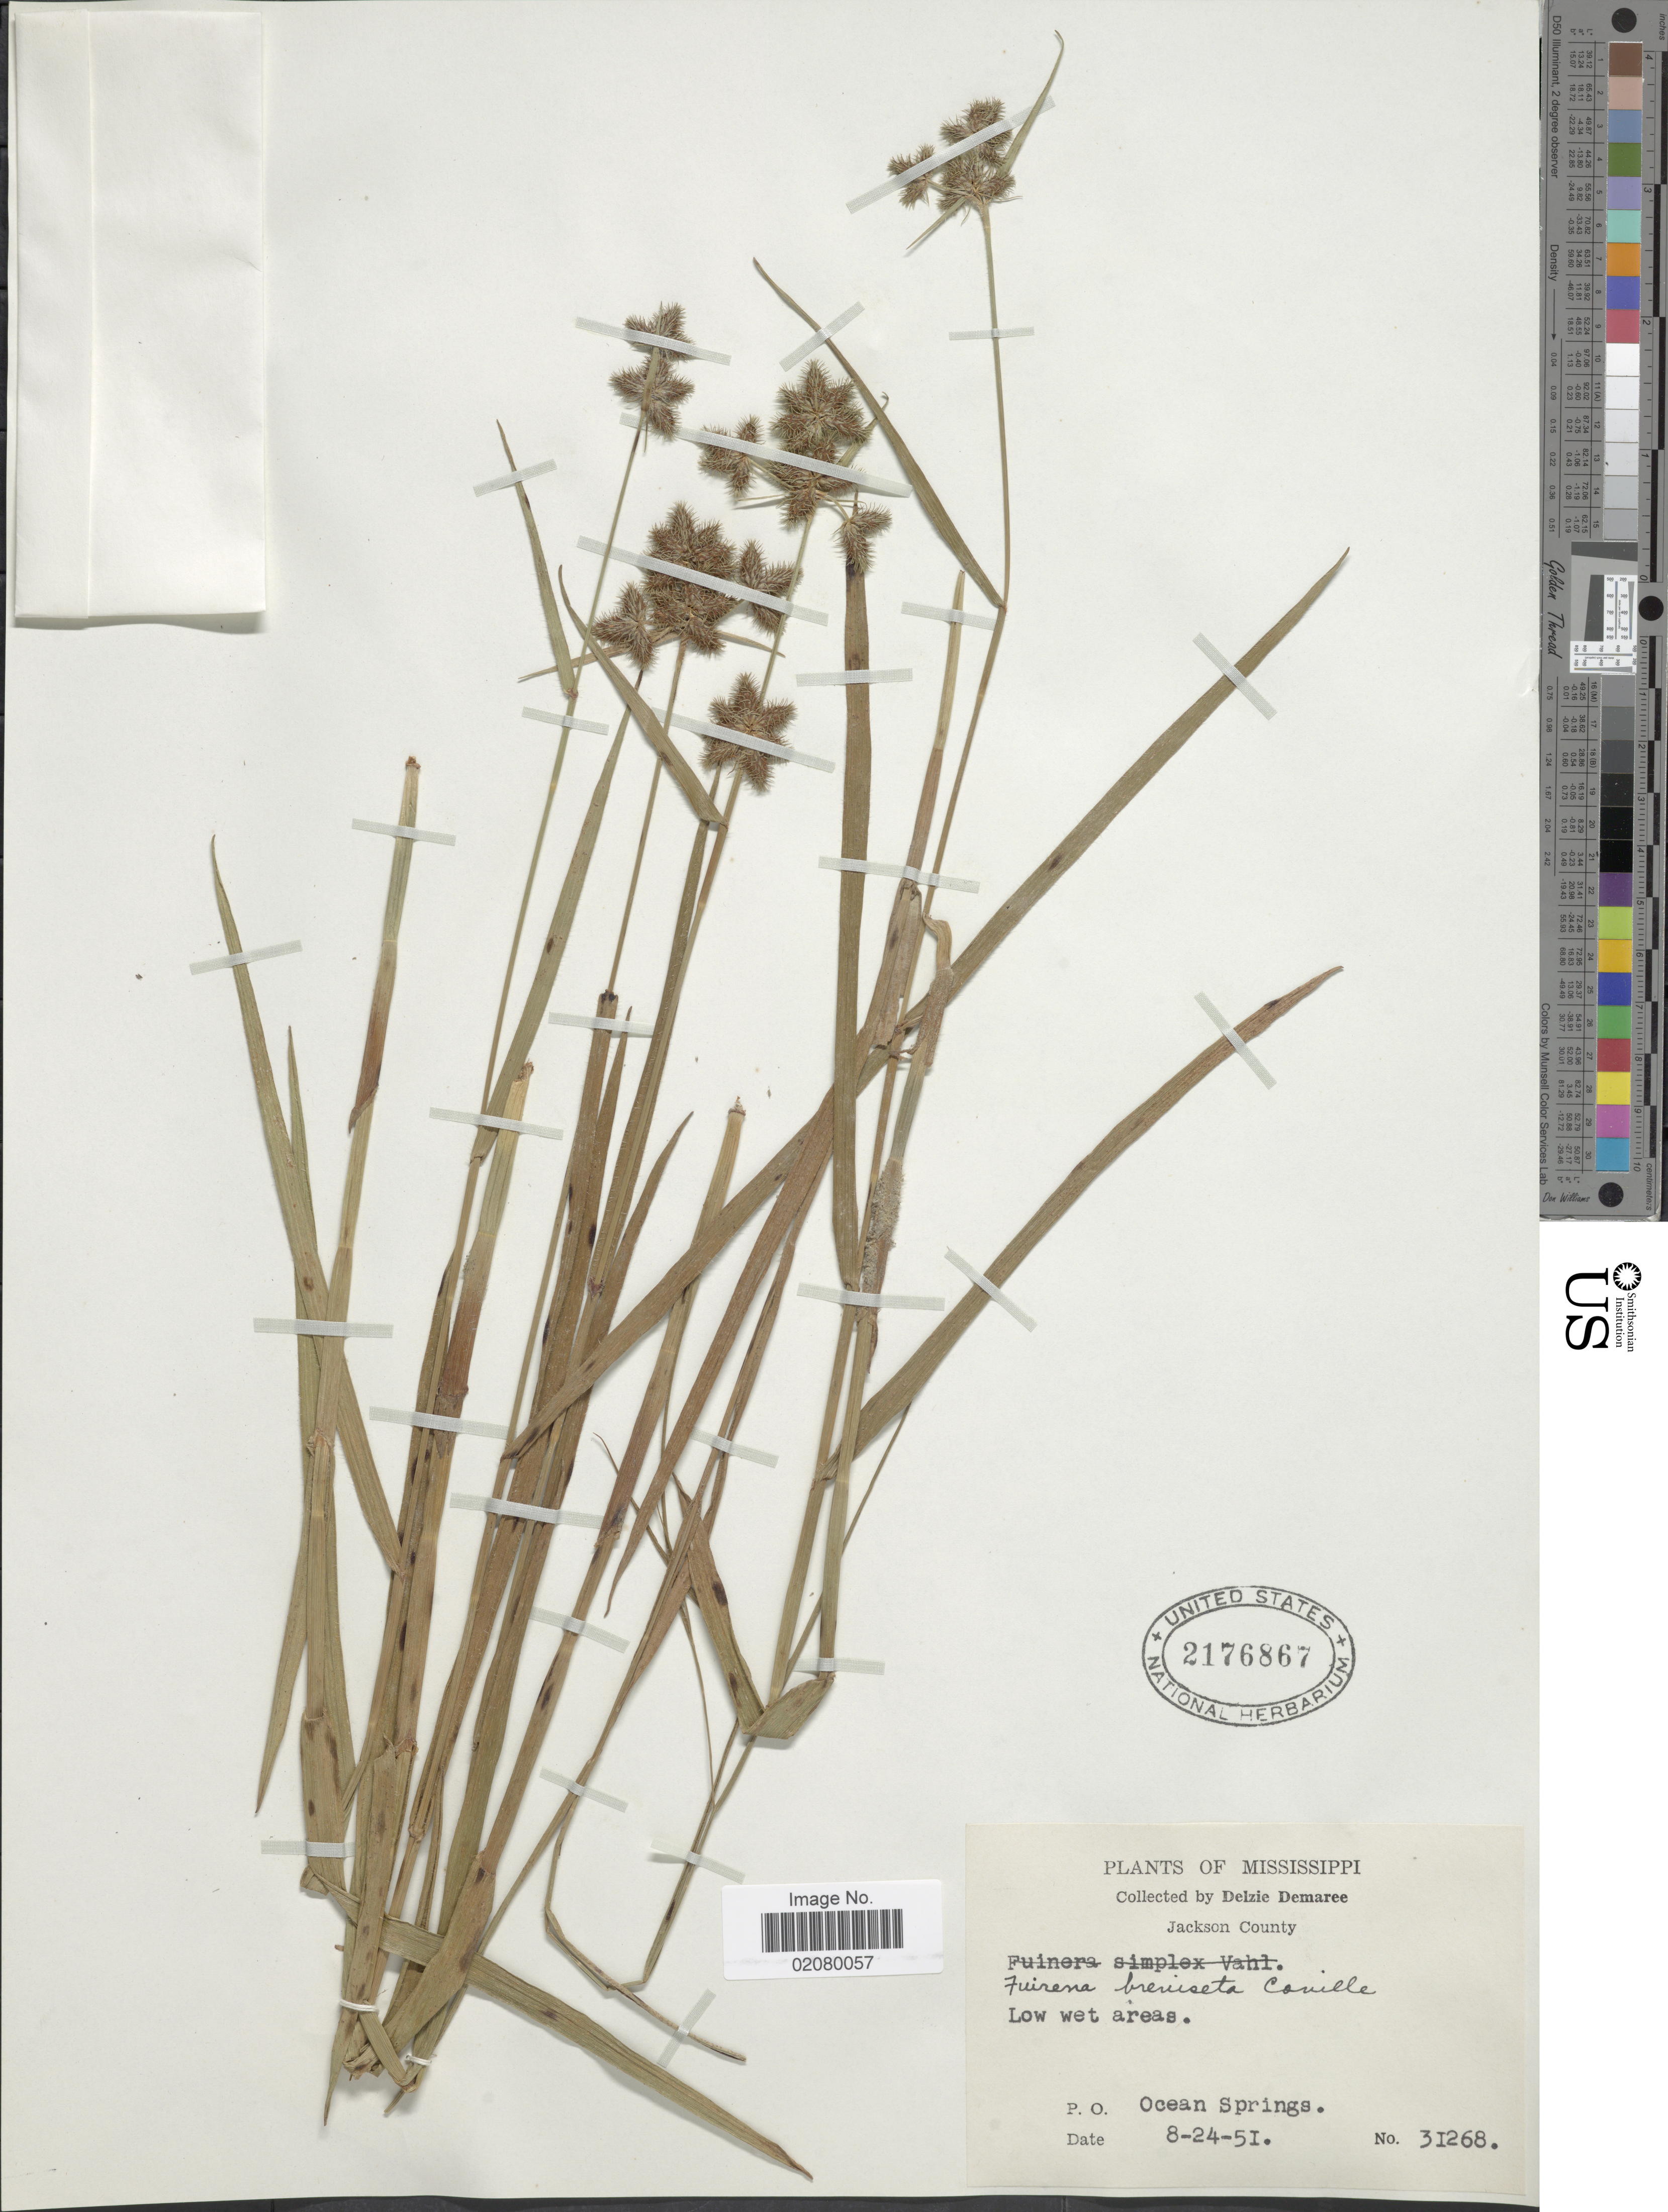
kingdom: Plantae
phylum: Tracheophyta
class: Liliopsida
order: Poales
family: Cyperaceae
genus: Fuirena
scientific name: Fuirena squarrosa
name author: Michx.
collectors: D. Demaree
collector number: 31268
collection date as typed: Transcribed d/m/y: 24/8/51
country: United States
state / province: Mississippi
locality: Jackson County. P.O. Ocean Springs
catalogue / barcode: US 2176867